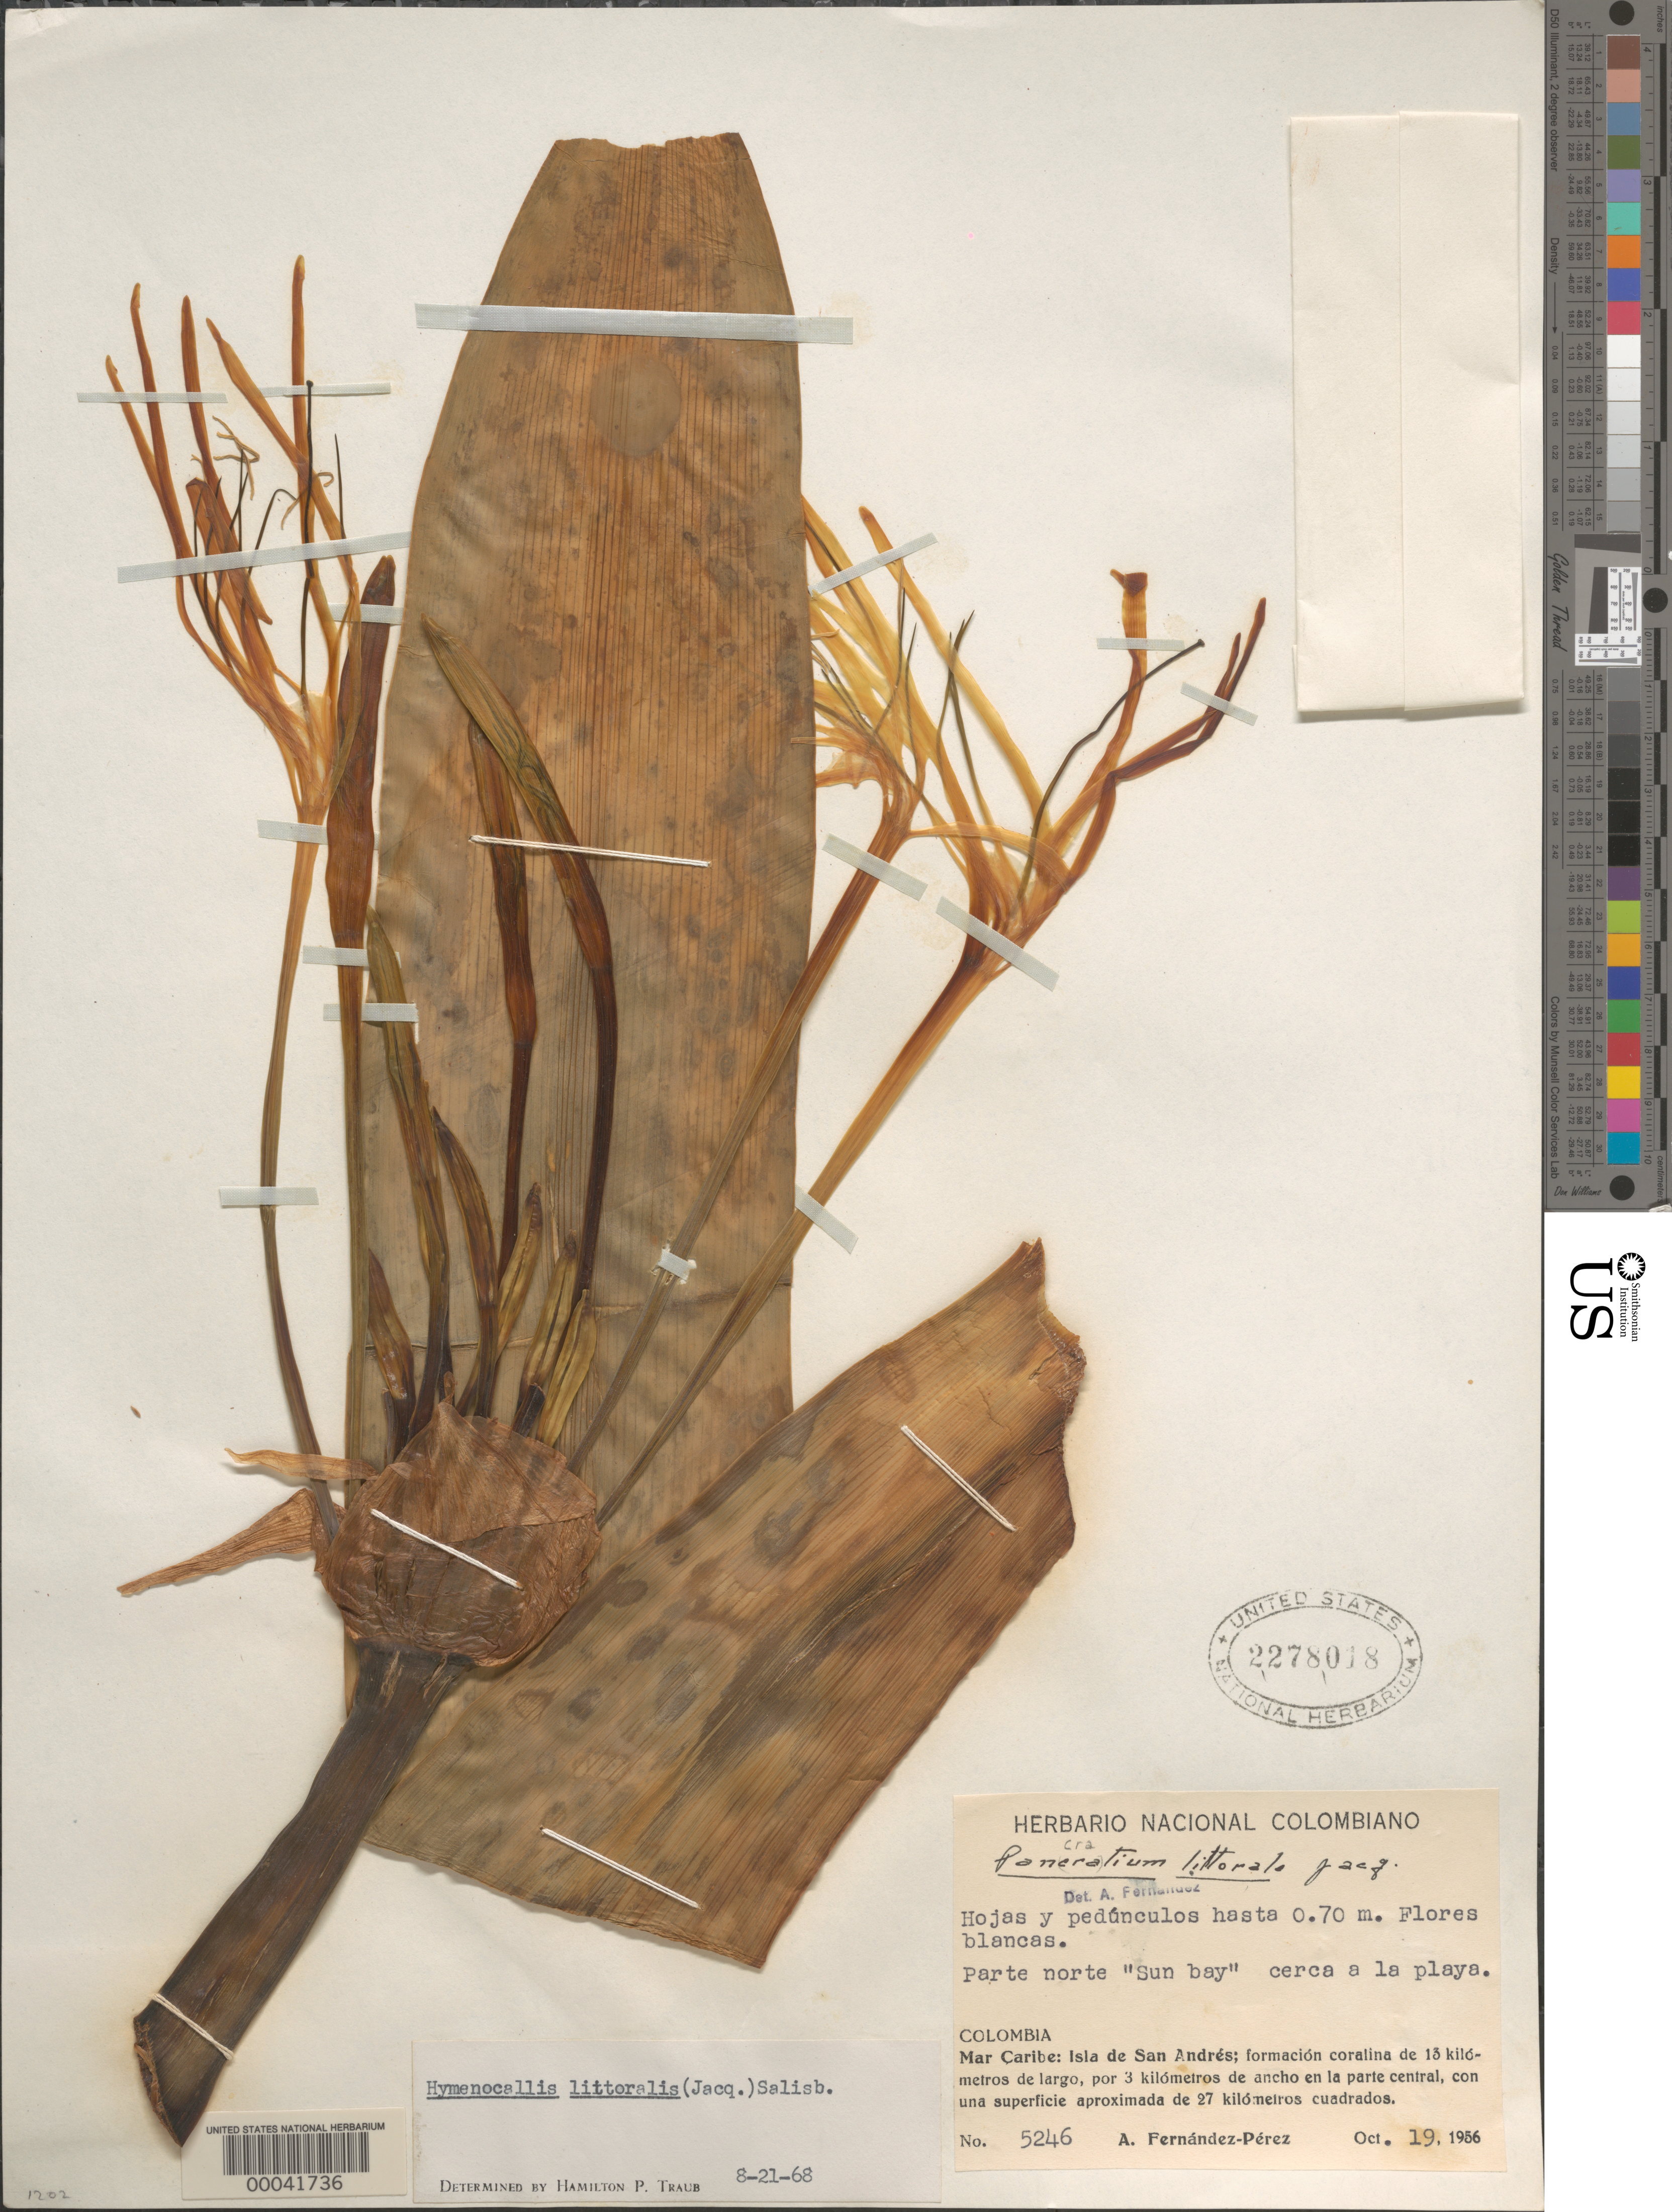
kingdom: Plantae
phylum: Tracheophyta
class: Liliopsida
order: Asparagales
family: Amaryllidaceae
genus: Hymenocallis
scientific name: Hymenocallis littoralis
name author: (Jacq.) Salisb.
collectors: A. Fernández-Pérez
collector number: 5246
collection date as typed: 19 Oct 1956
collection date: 1956-10-19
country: Colombia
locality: Isla de San Andres, mar Caribe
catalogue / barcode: US 2278018